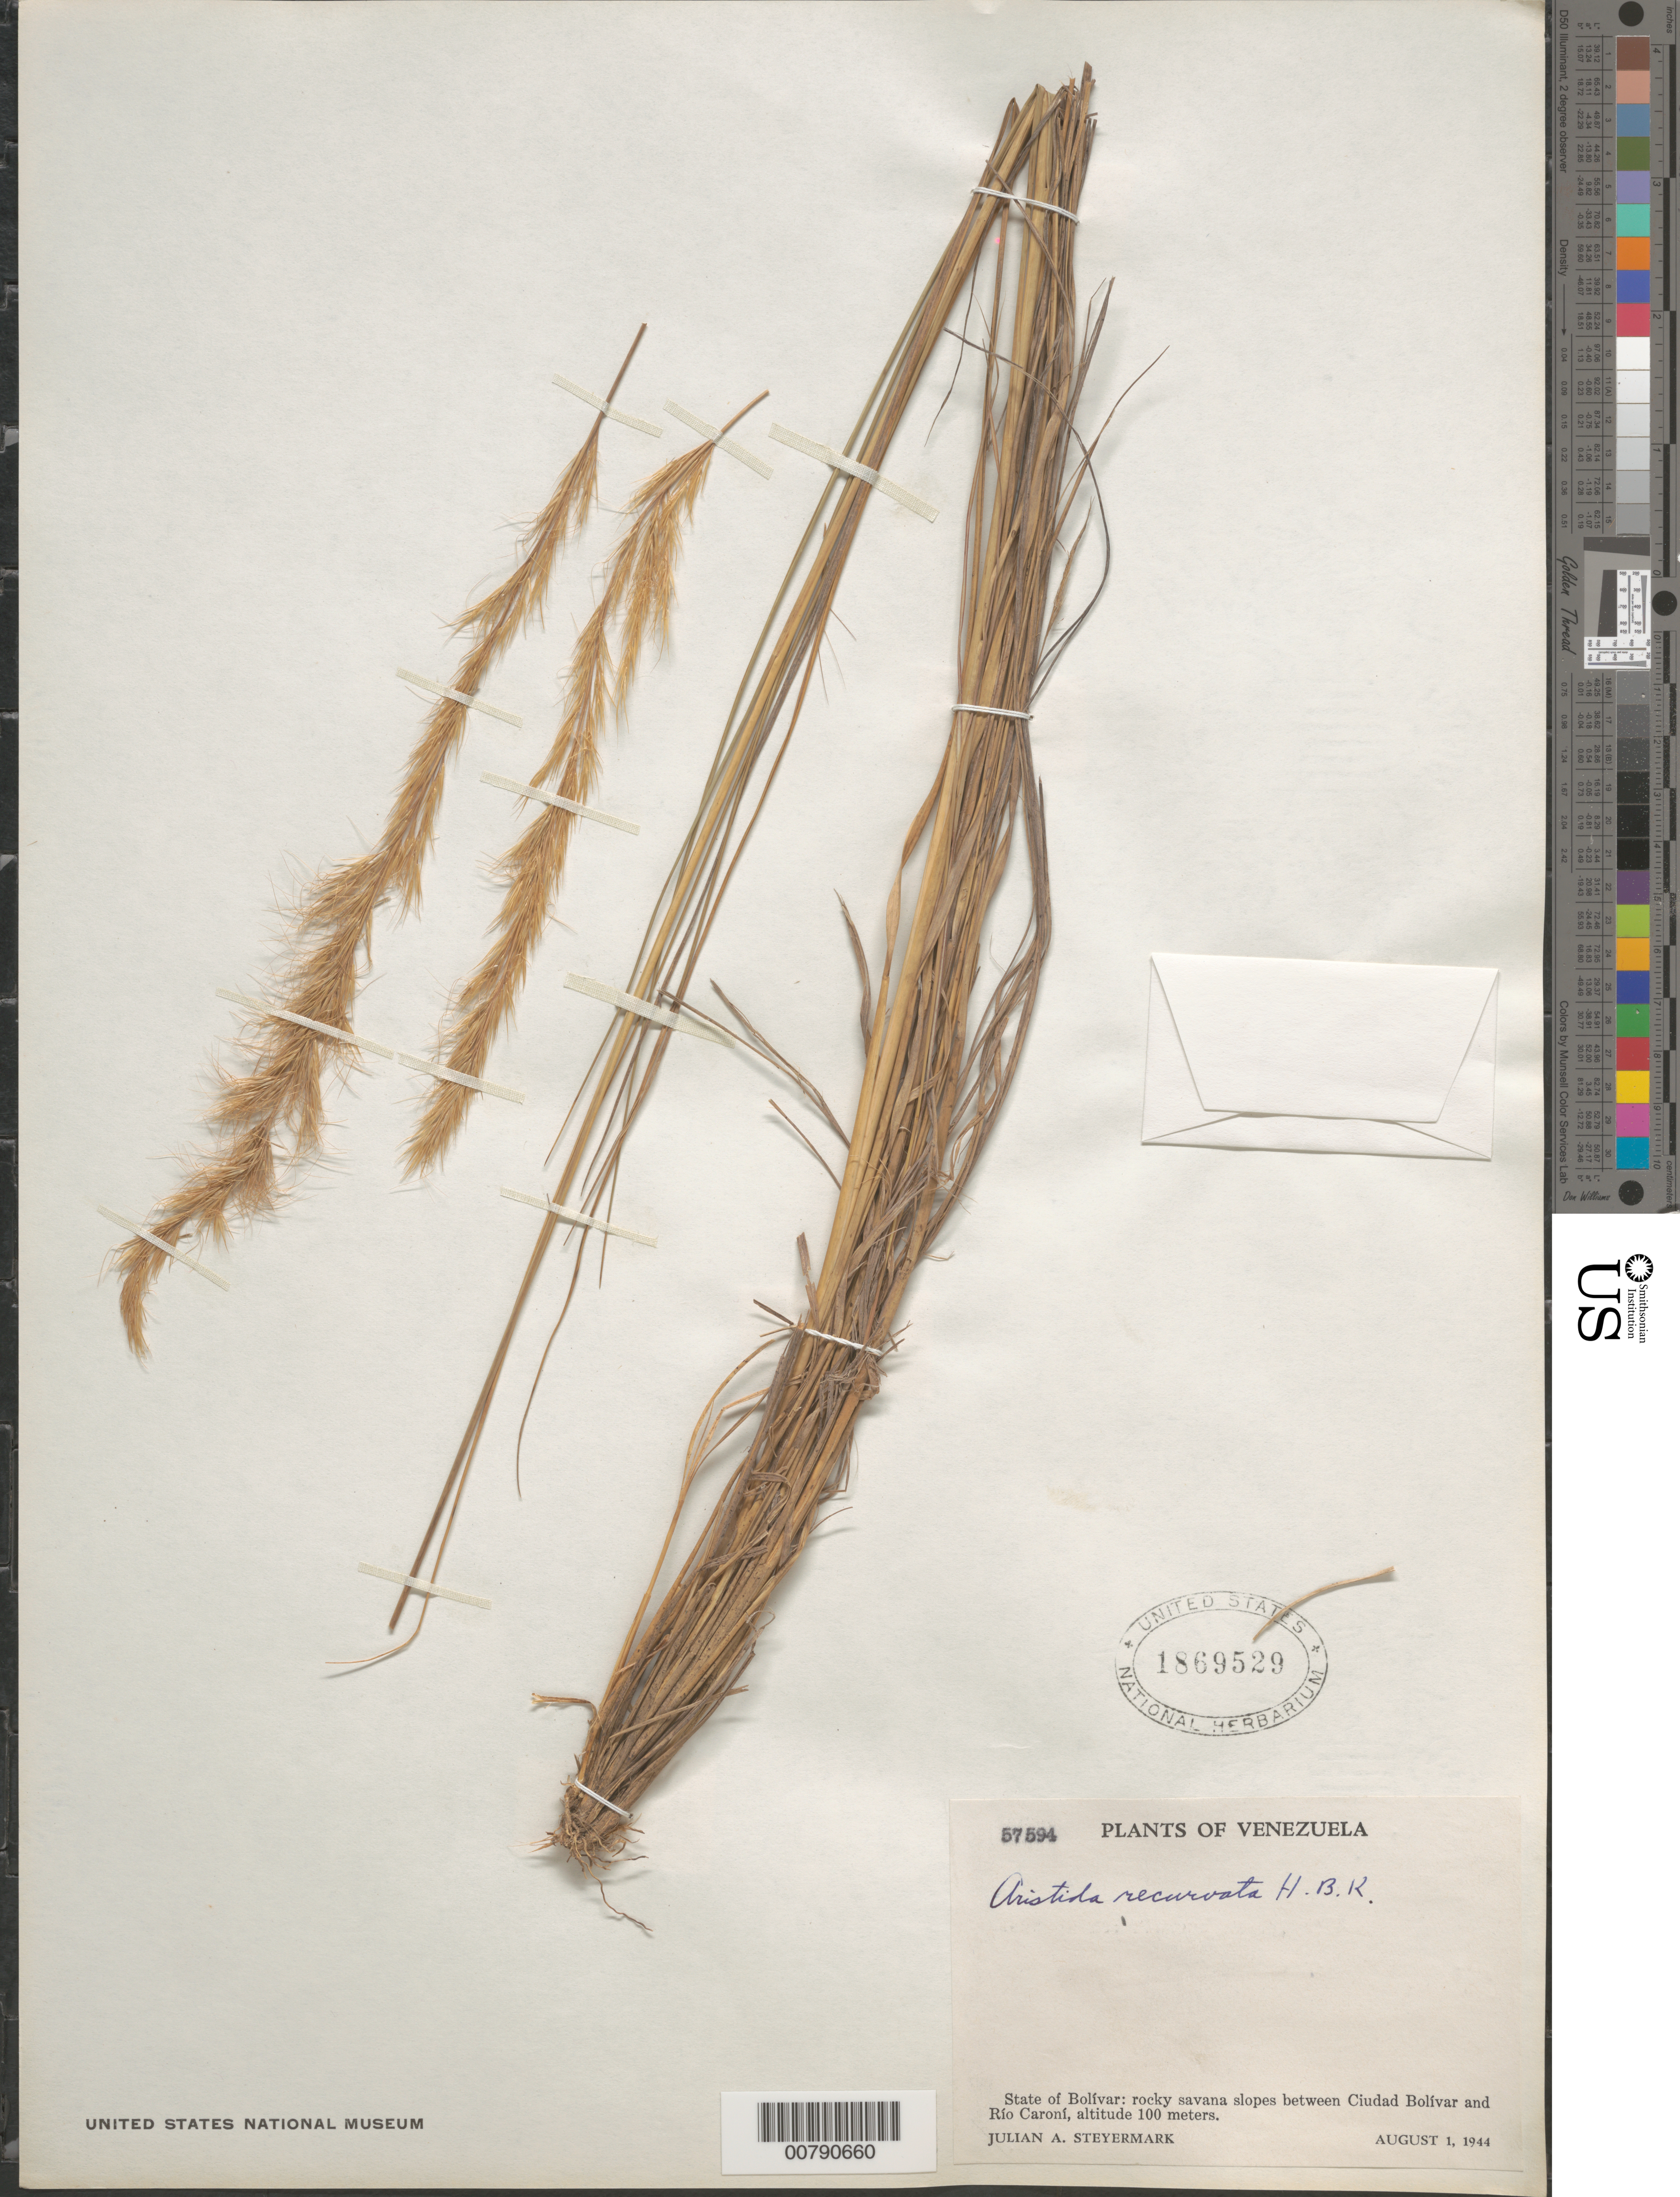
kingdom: Plantae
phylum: Tracheophyta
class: Liliopsida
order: Poales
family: Poaceae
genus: Aristida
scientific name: Aristida recurvata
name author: Kunth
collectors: J. Steyermark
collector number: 57594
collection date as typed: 1-Aug-44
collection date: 1944-08-01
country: Venezuela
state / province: Bolívar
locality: Ciudad Bolívar to Río Caroní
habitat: Rocky savanna slopes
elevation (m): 100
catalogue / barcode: US 1869529